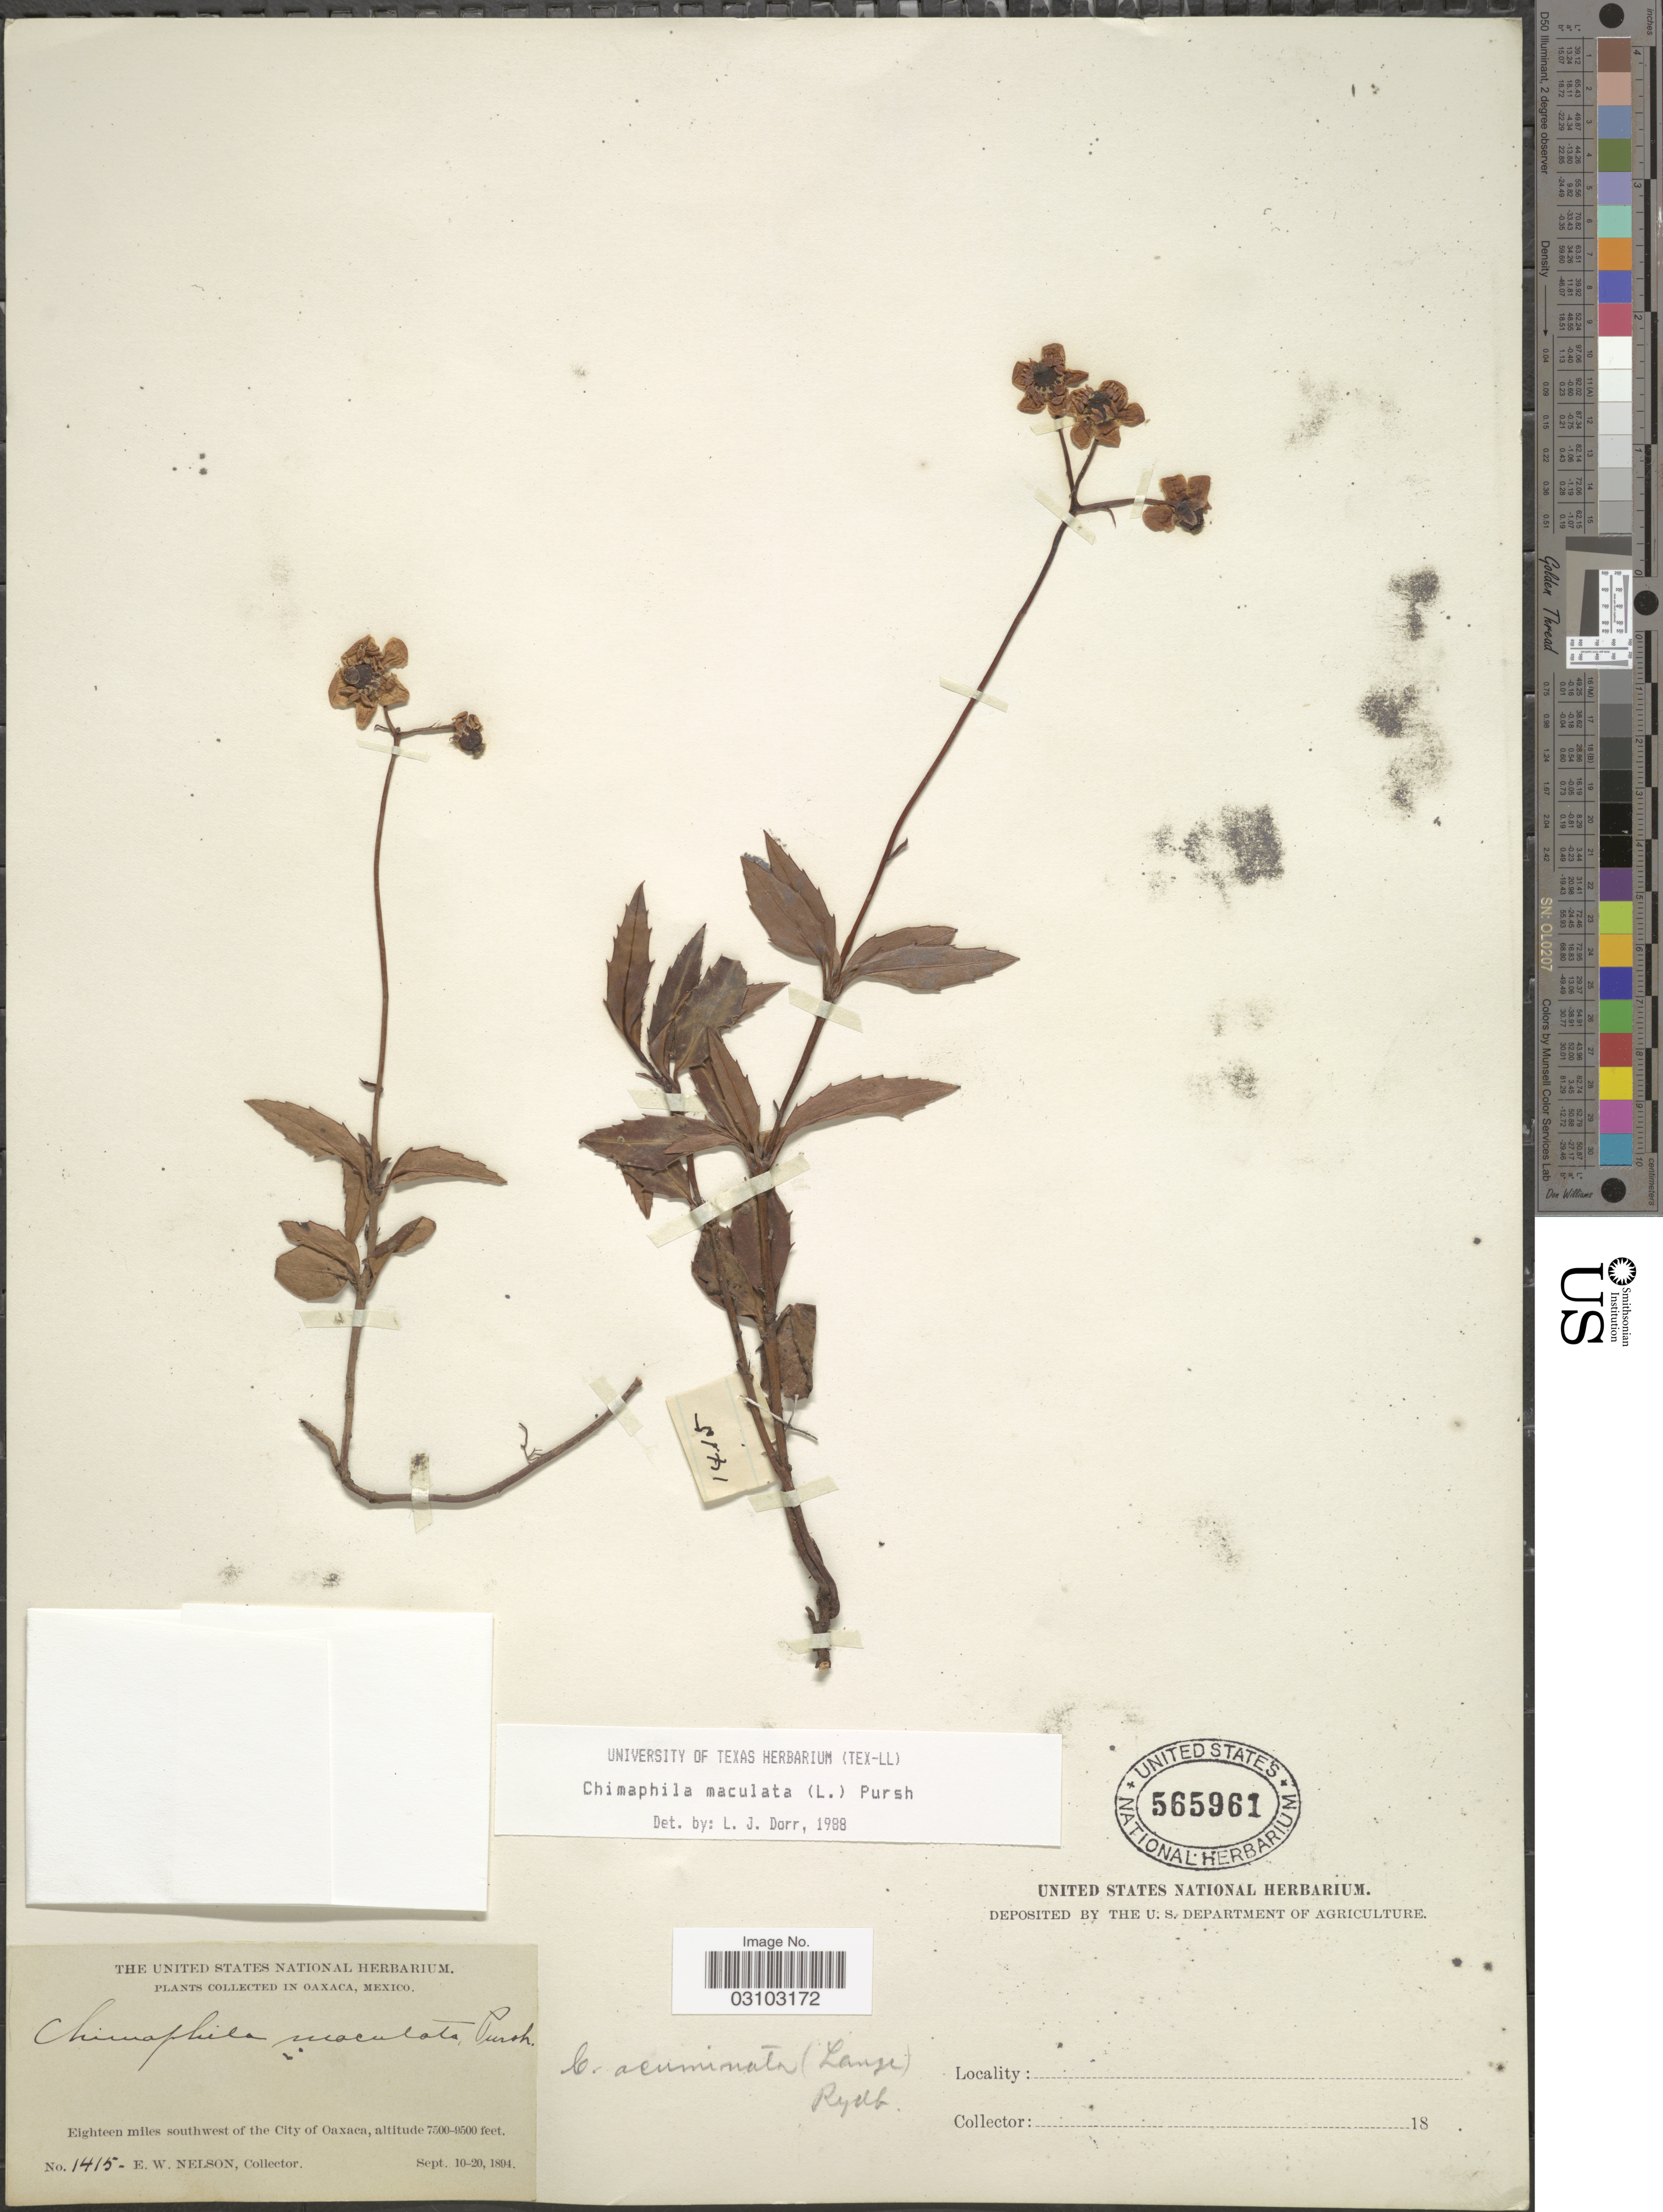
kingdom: Plantae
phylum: Tracheophyta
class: Magnoliopsida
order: Ericales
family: Ericaceae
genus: Chimaphila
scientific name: Chimaphila maculata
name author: (L.) Pursh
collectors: E. W. Nelson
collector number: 1415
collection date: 1894-09-10/1894-09-20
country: Mexico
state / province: Oaxaca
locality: Eighteen miles southwest of the City of Oaxaca.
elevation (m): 2286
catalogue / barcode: US 565961